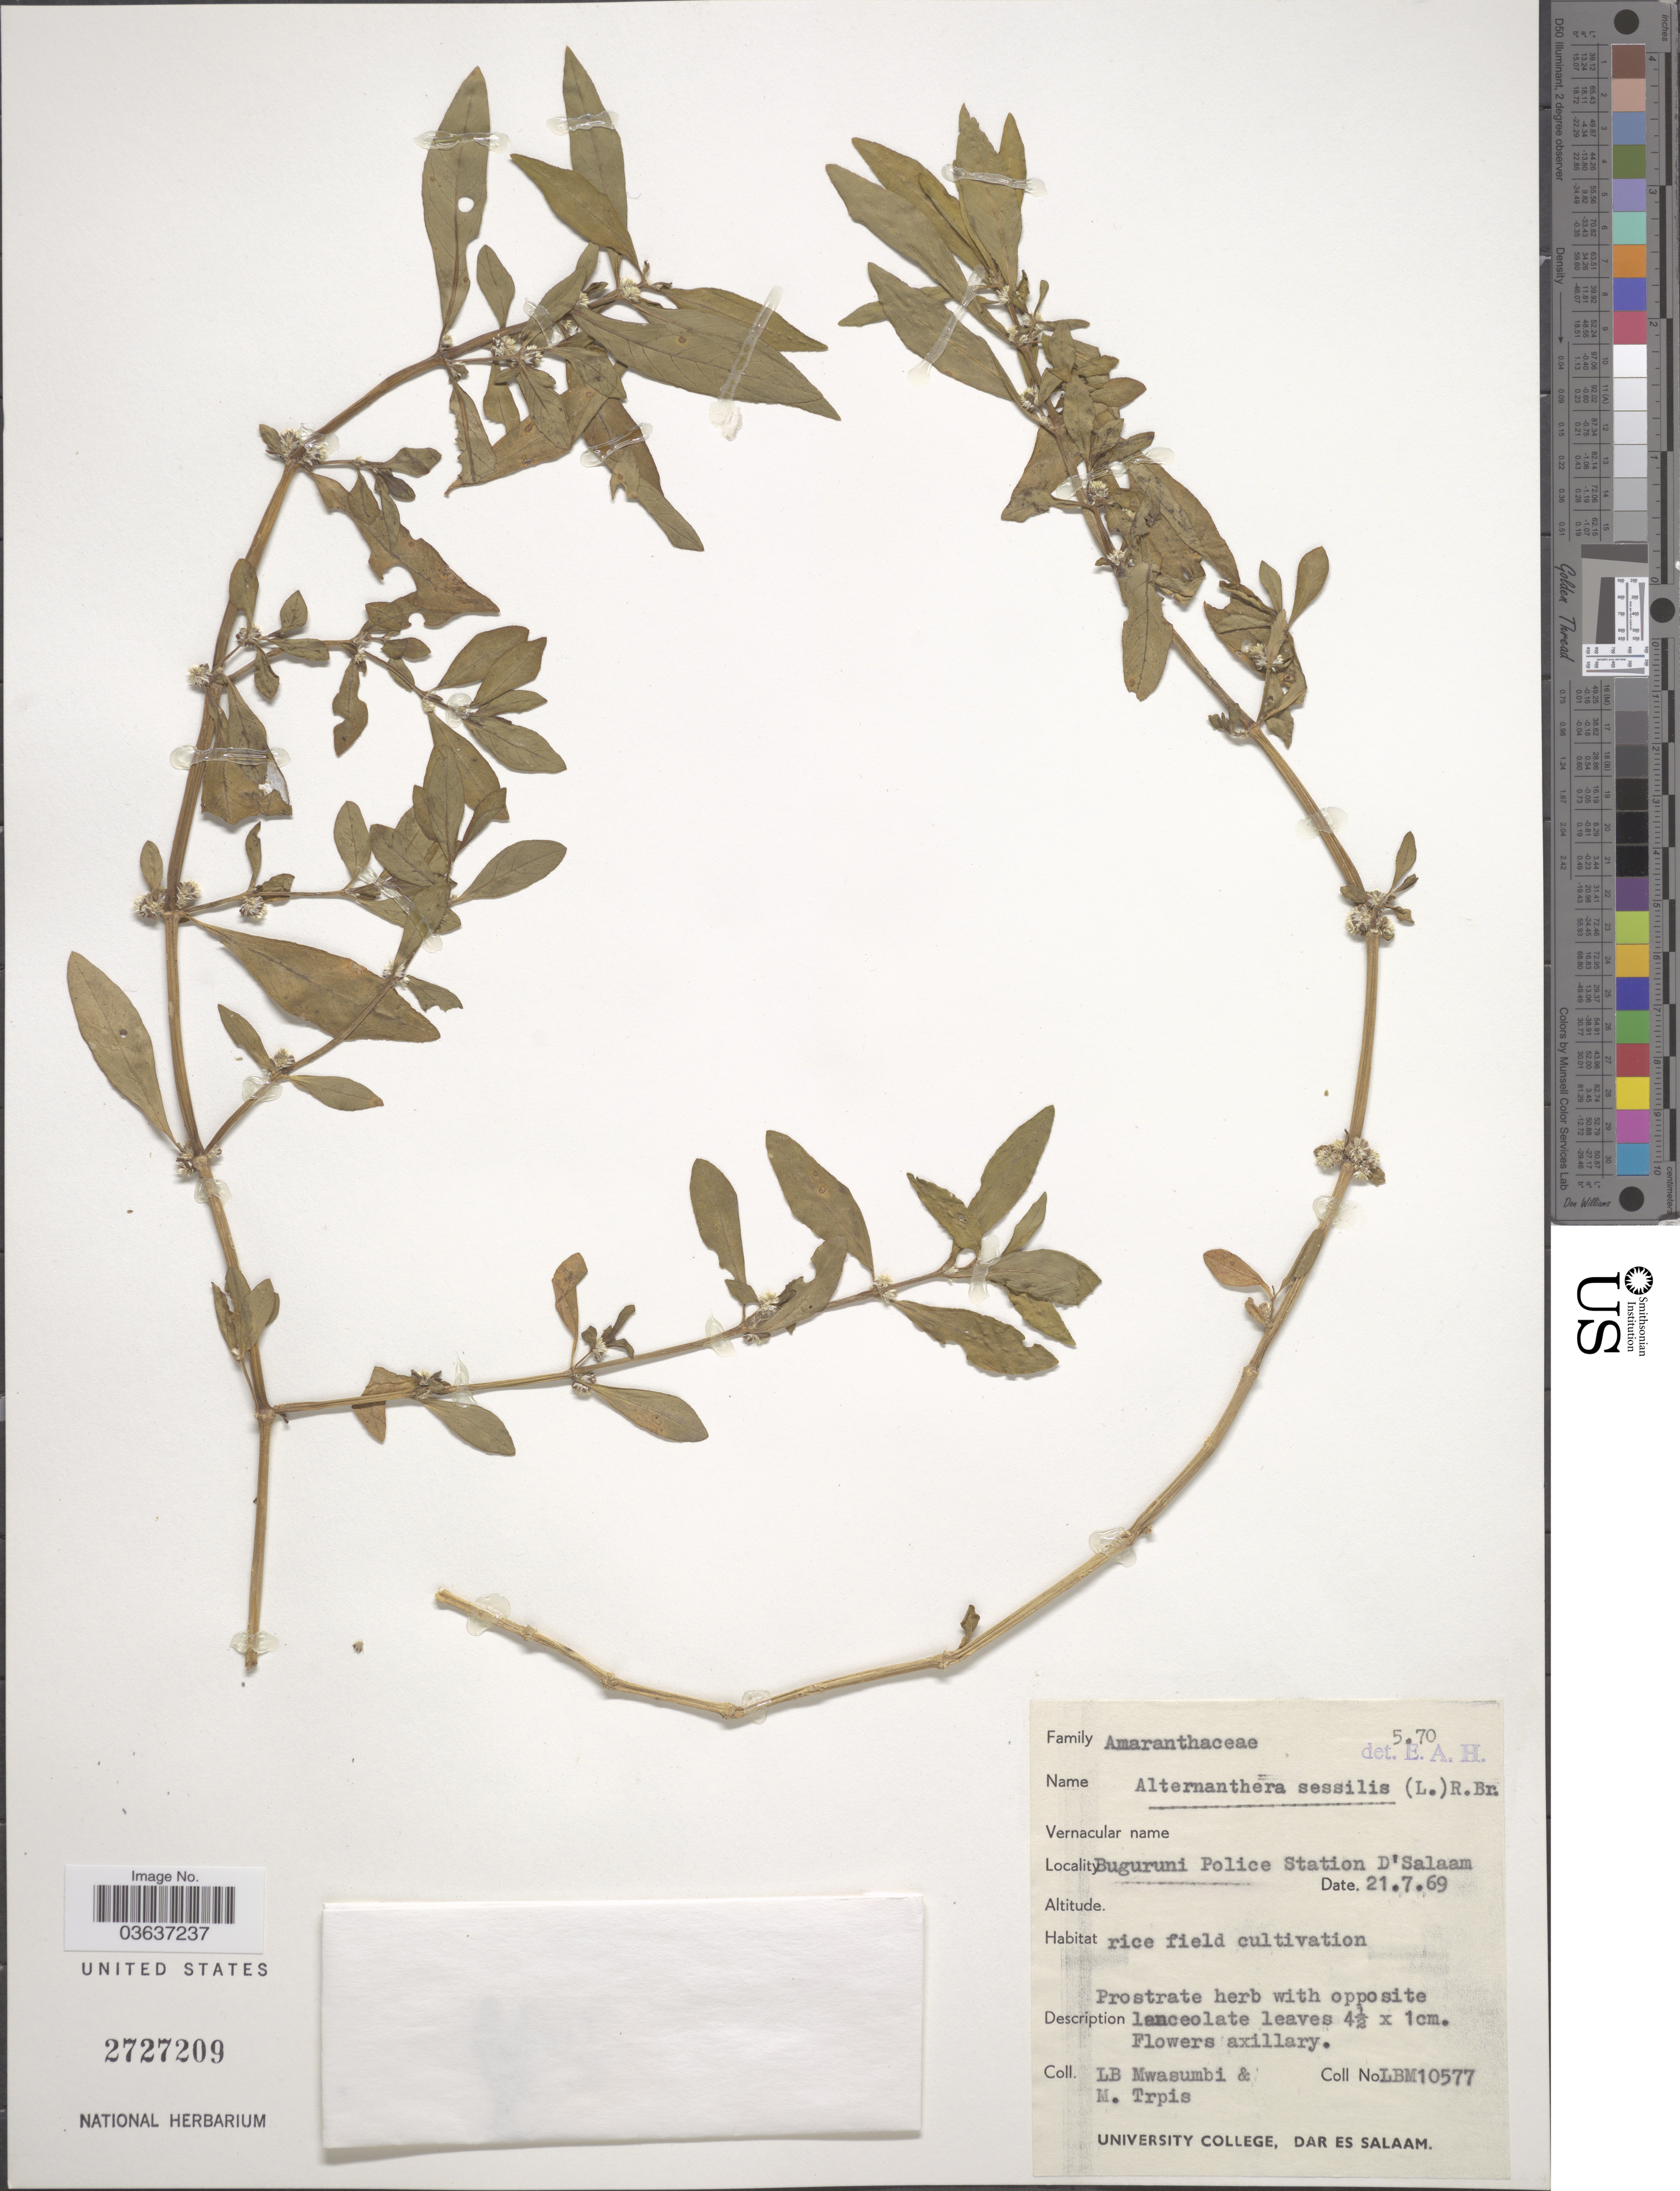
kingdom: Plantae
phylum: Tracheophyta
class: Magnoliopsida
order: Caryophyllales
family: Amaranthaceae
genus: Alternanthera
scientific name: Alternanthera sessilis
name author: (L.) DC.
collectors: L. Mwasumbi & M. Trpis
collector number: LBM10577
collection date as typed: Transcribed d/m/y: 21/7/69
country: Tanzania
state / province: Dar es Salaam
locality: Buguruni Police Station D'Salaam.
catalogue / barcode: US 2727209